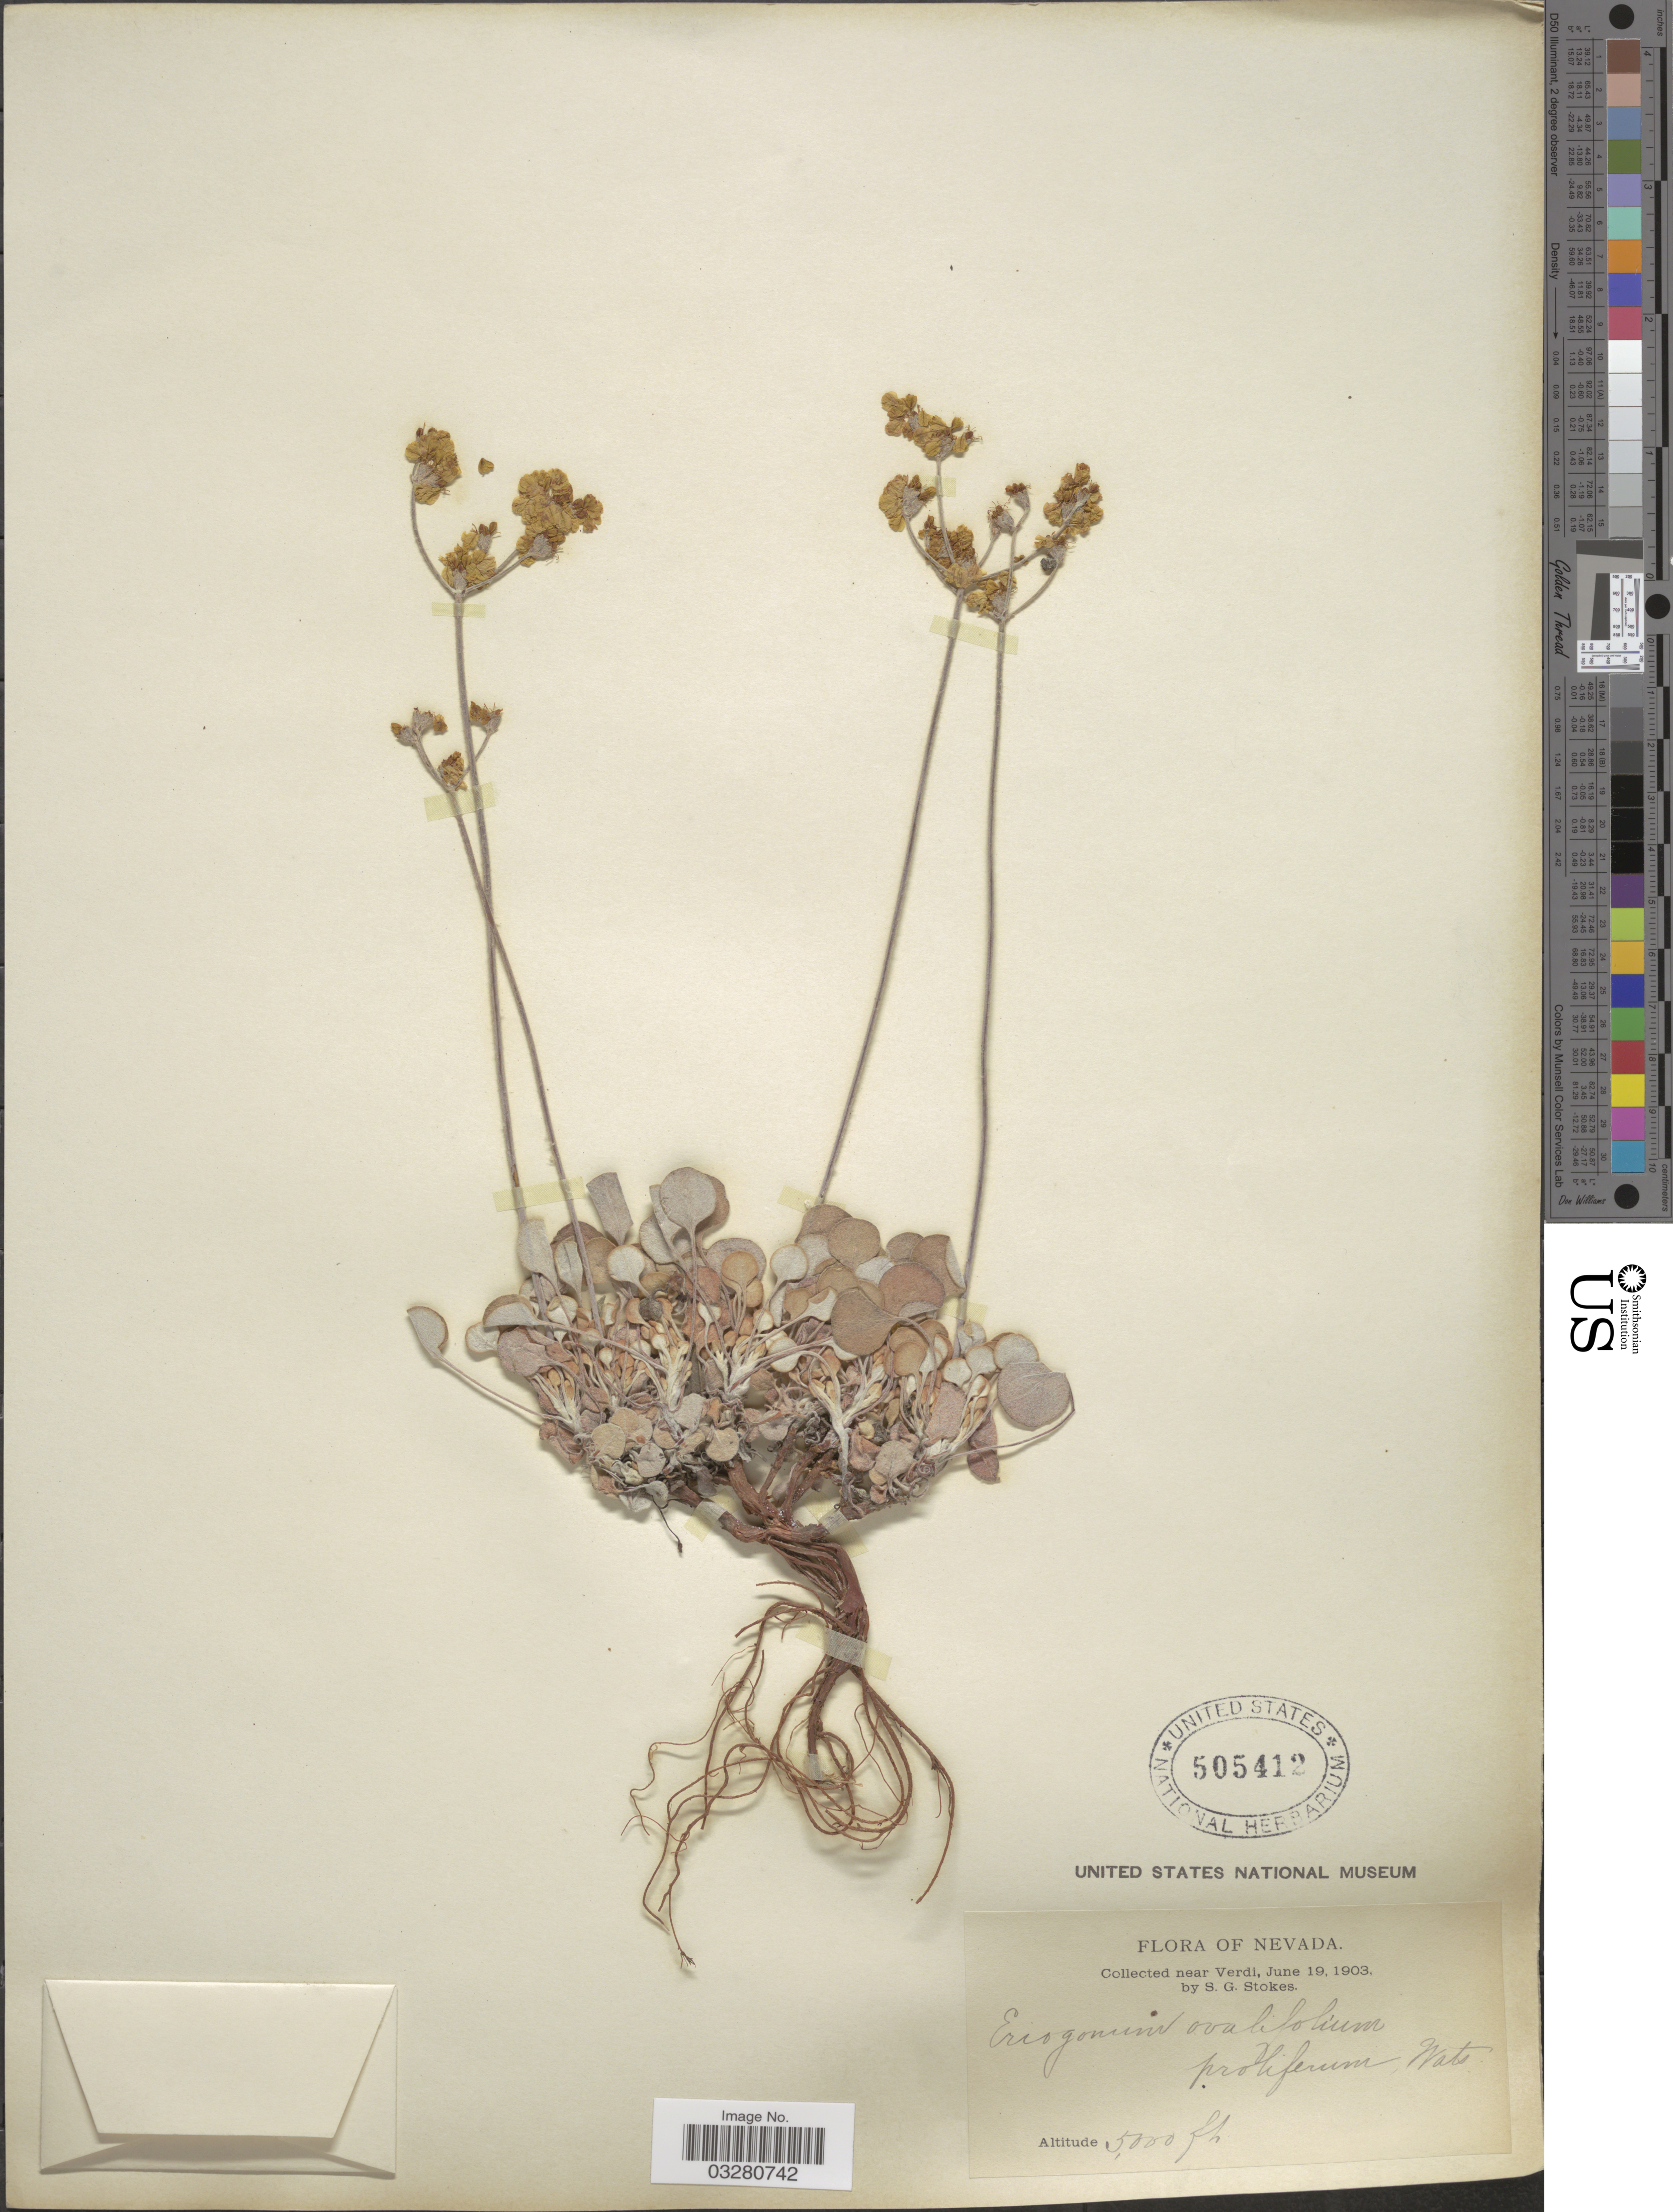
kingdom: Plantae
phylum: Tracheophyta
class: Magnoliopsida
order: Caryophyllales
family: Polygonaceae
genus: Eriogonum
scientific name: Eriogonum strictum subsp. anserinum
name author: (Greene) Munz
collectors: S. G. Stokes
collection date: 1903-06-19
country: United States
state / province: Nevada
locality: Near Verdi.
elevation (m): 1524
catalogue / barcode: US 505412